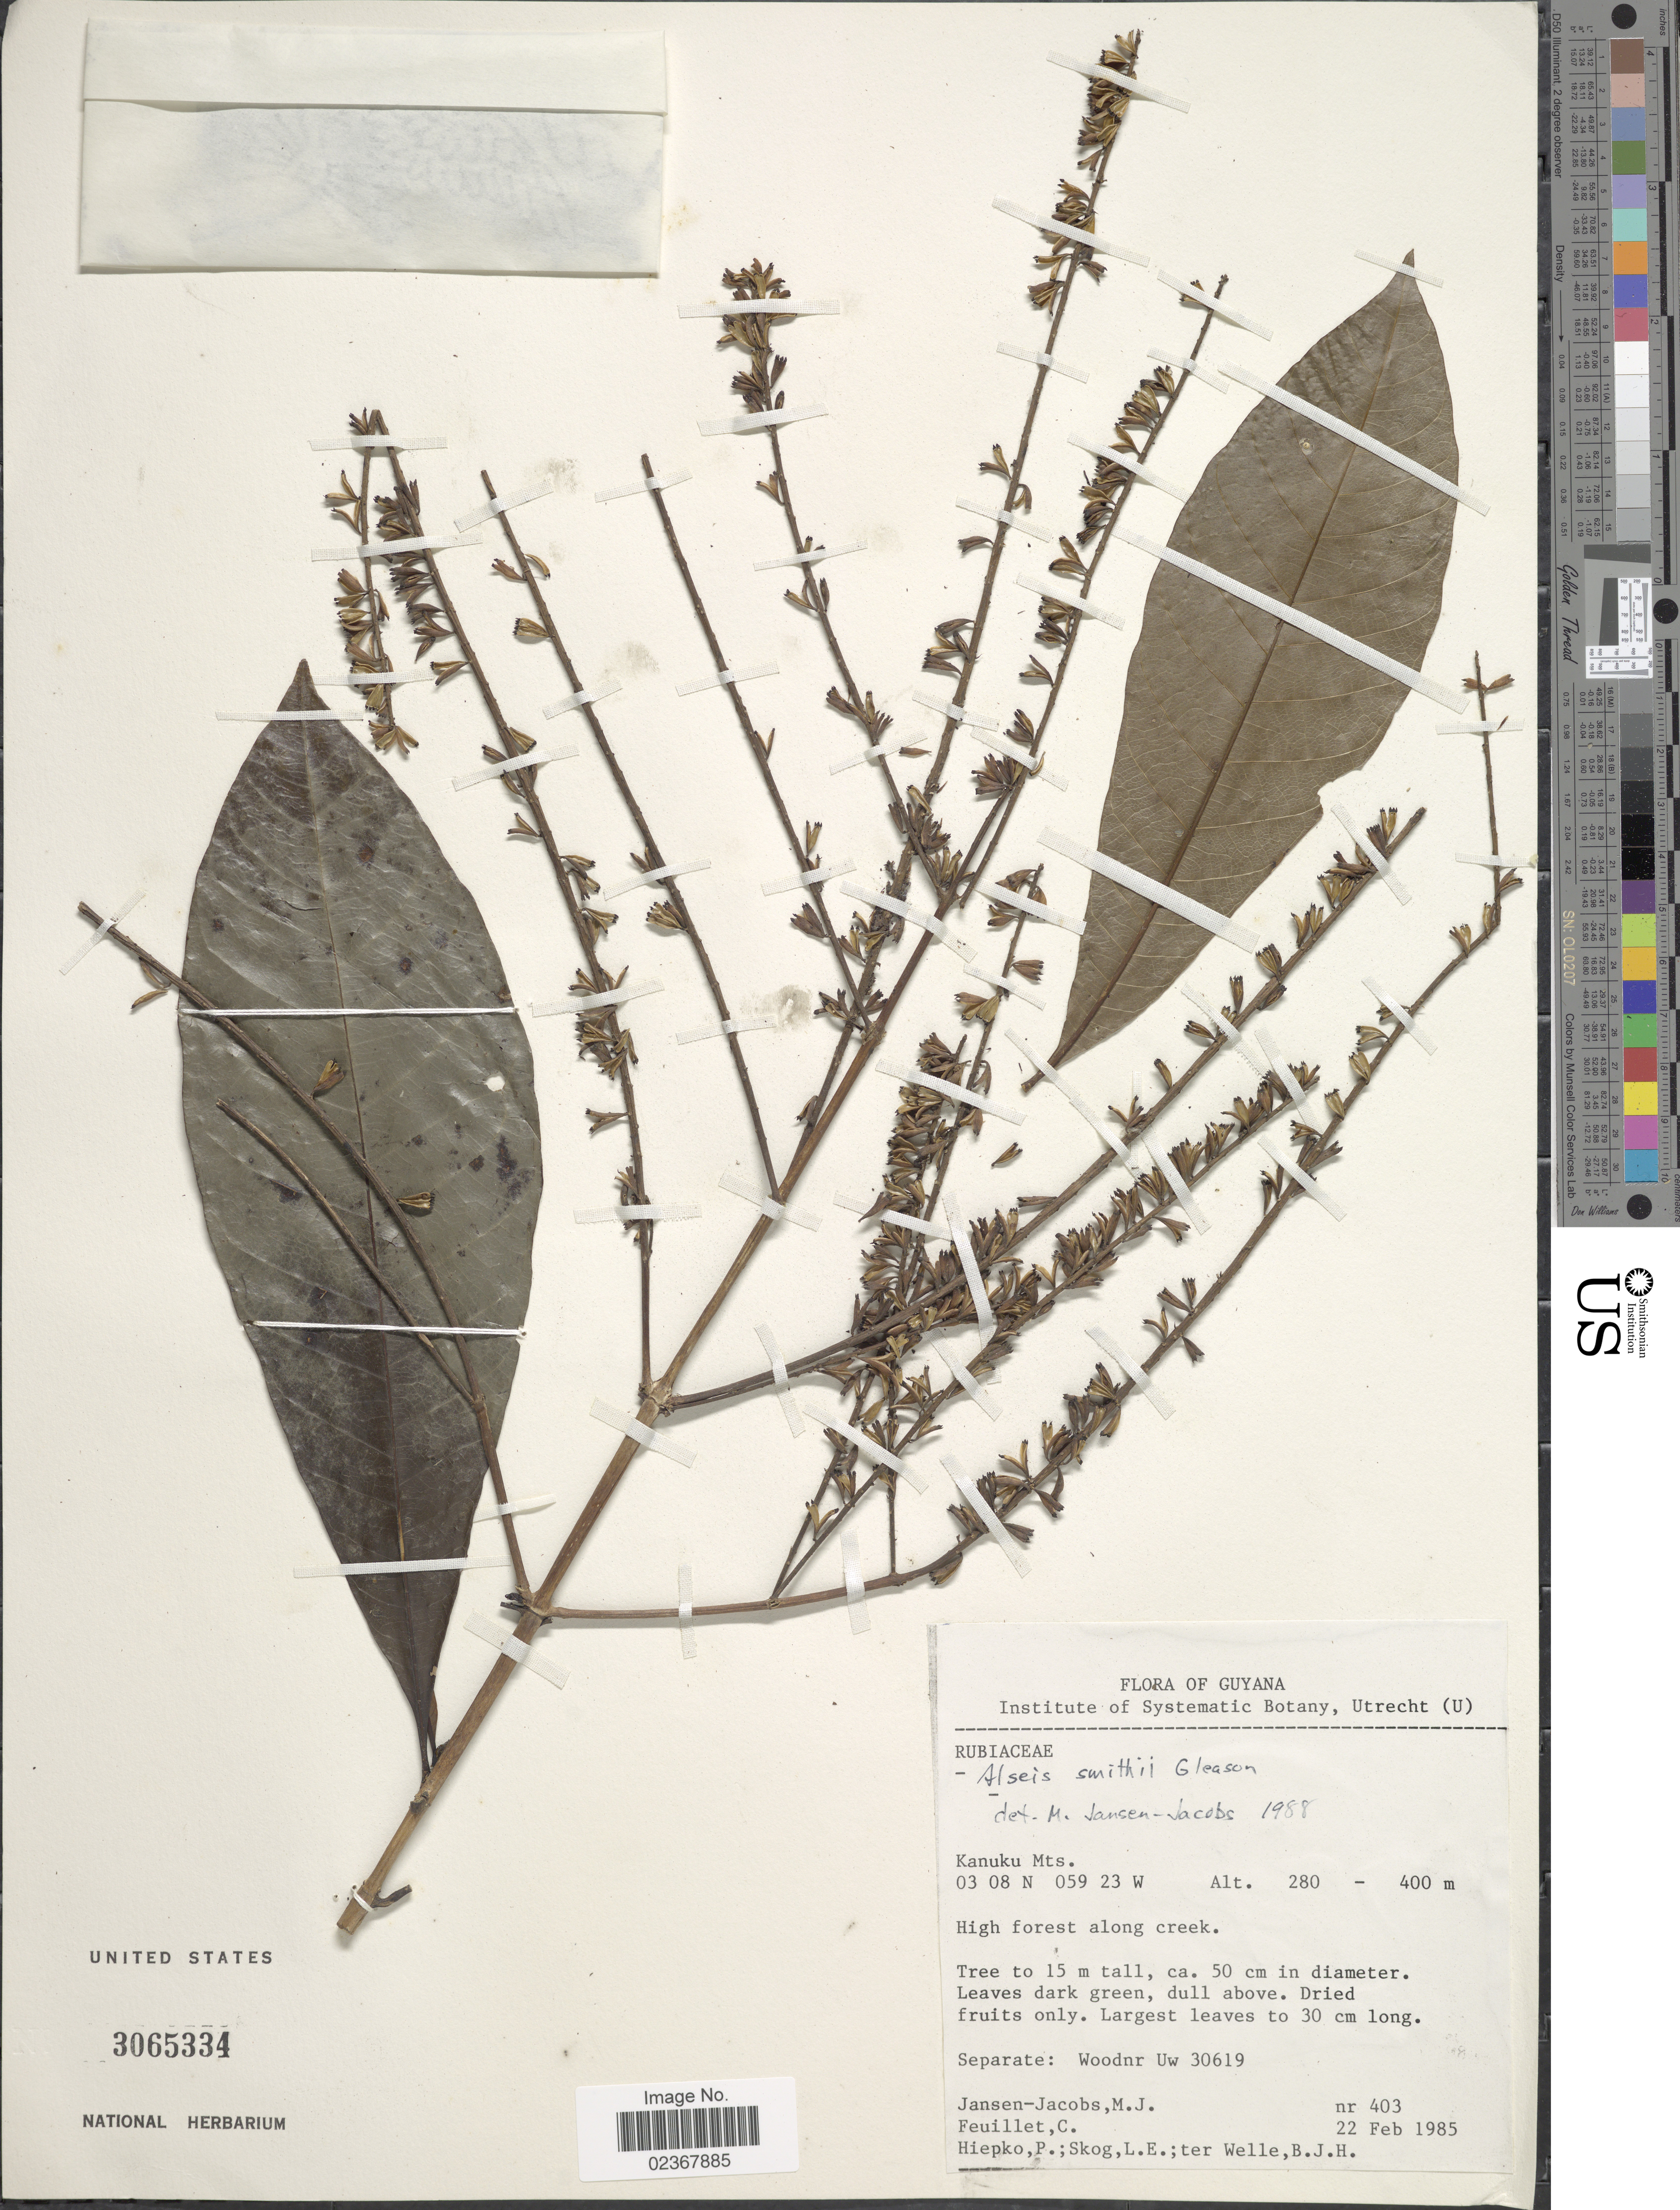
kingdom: Plantae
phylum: Tracheophyta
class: Magnoliopsida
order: Gentianales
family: Rubiaceae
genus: Alseis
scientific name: Alseis smithii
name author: Standl.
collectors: M. J. Jansen-Jacobs, C. Feuillet, P. H. Hiepko, L. E. Skog & B. Welle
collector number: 403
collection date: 1985-02-22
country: Guyana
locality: Kanuku Mts.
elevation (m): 400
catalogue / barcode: US 3065334